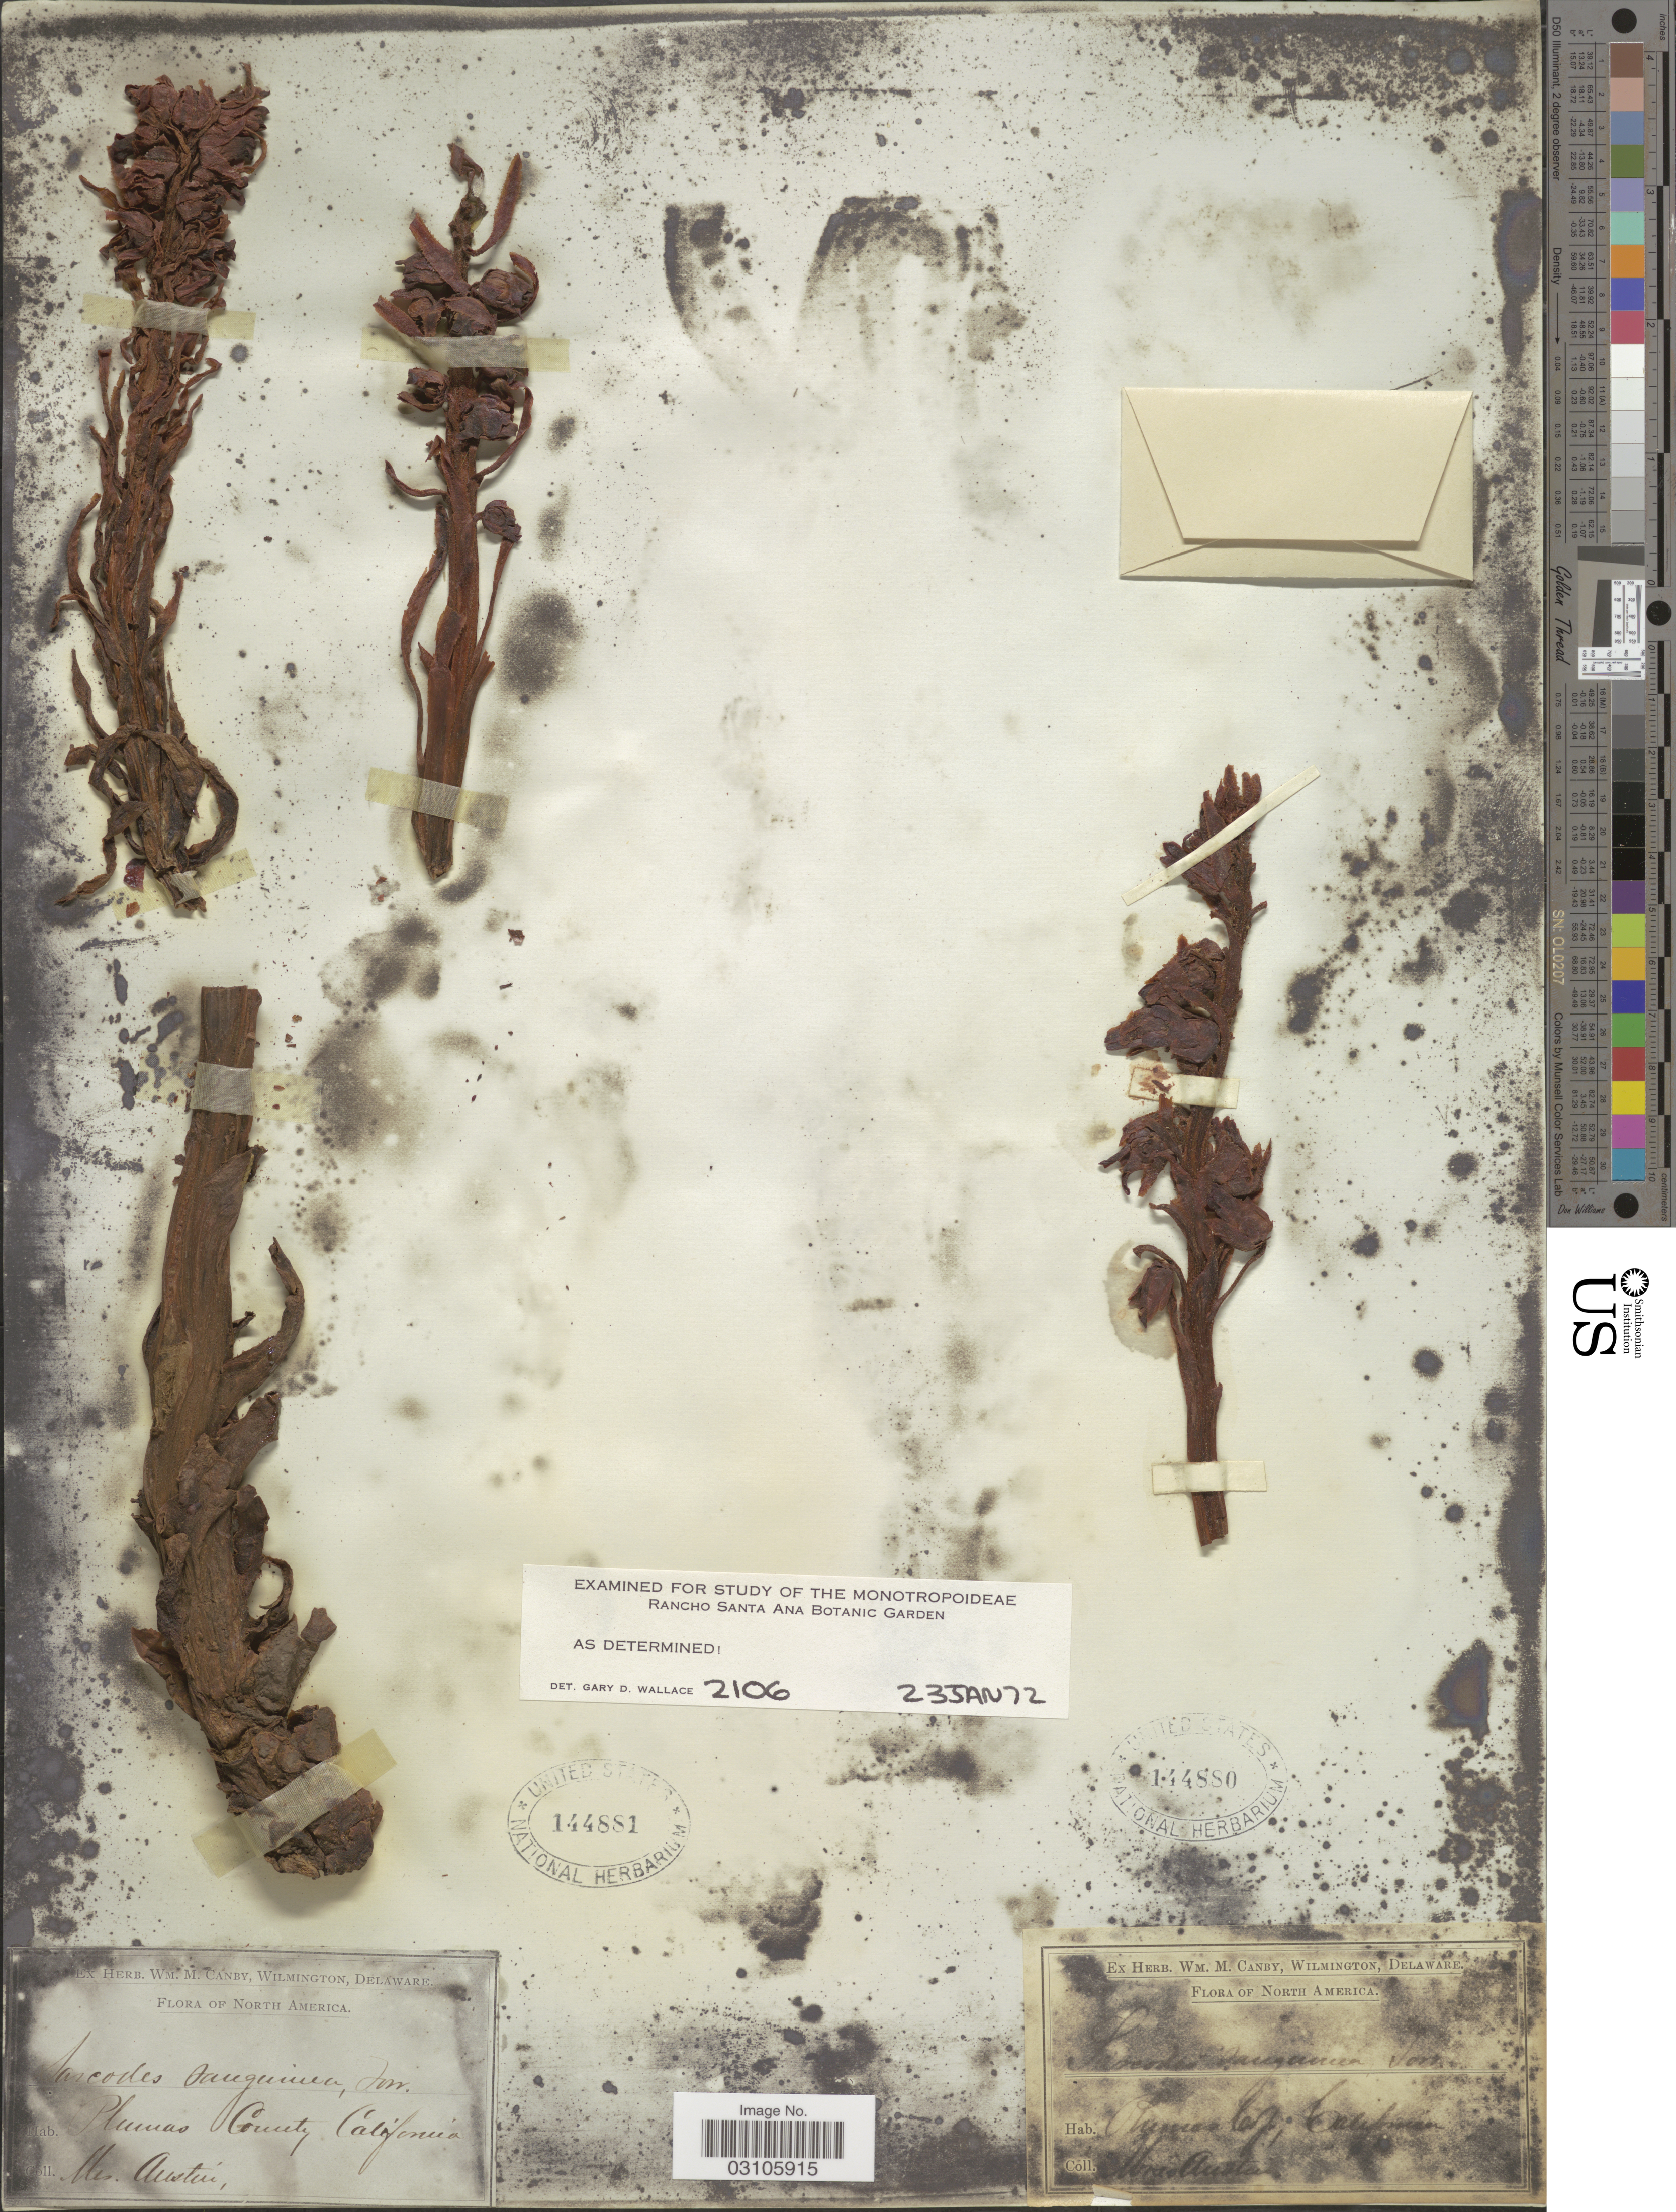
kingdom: Plantae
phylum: Tracheophyta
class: Magnoliopsida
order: Ericales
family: Ericaceae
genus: Sarcodes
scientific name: Sarcodes sanguinea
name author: Torr.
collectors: Austin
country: United States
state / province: California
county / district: Plumas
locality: Plumas Co.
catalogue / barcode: US 144880-2